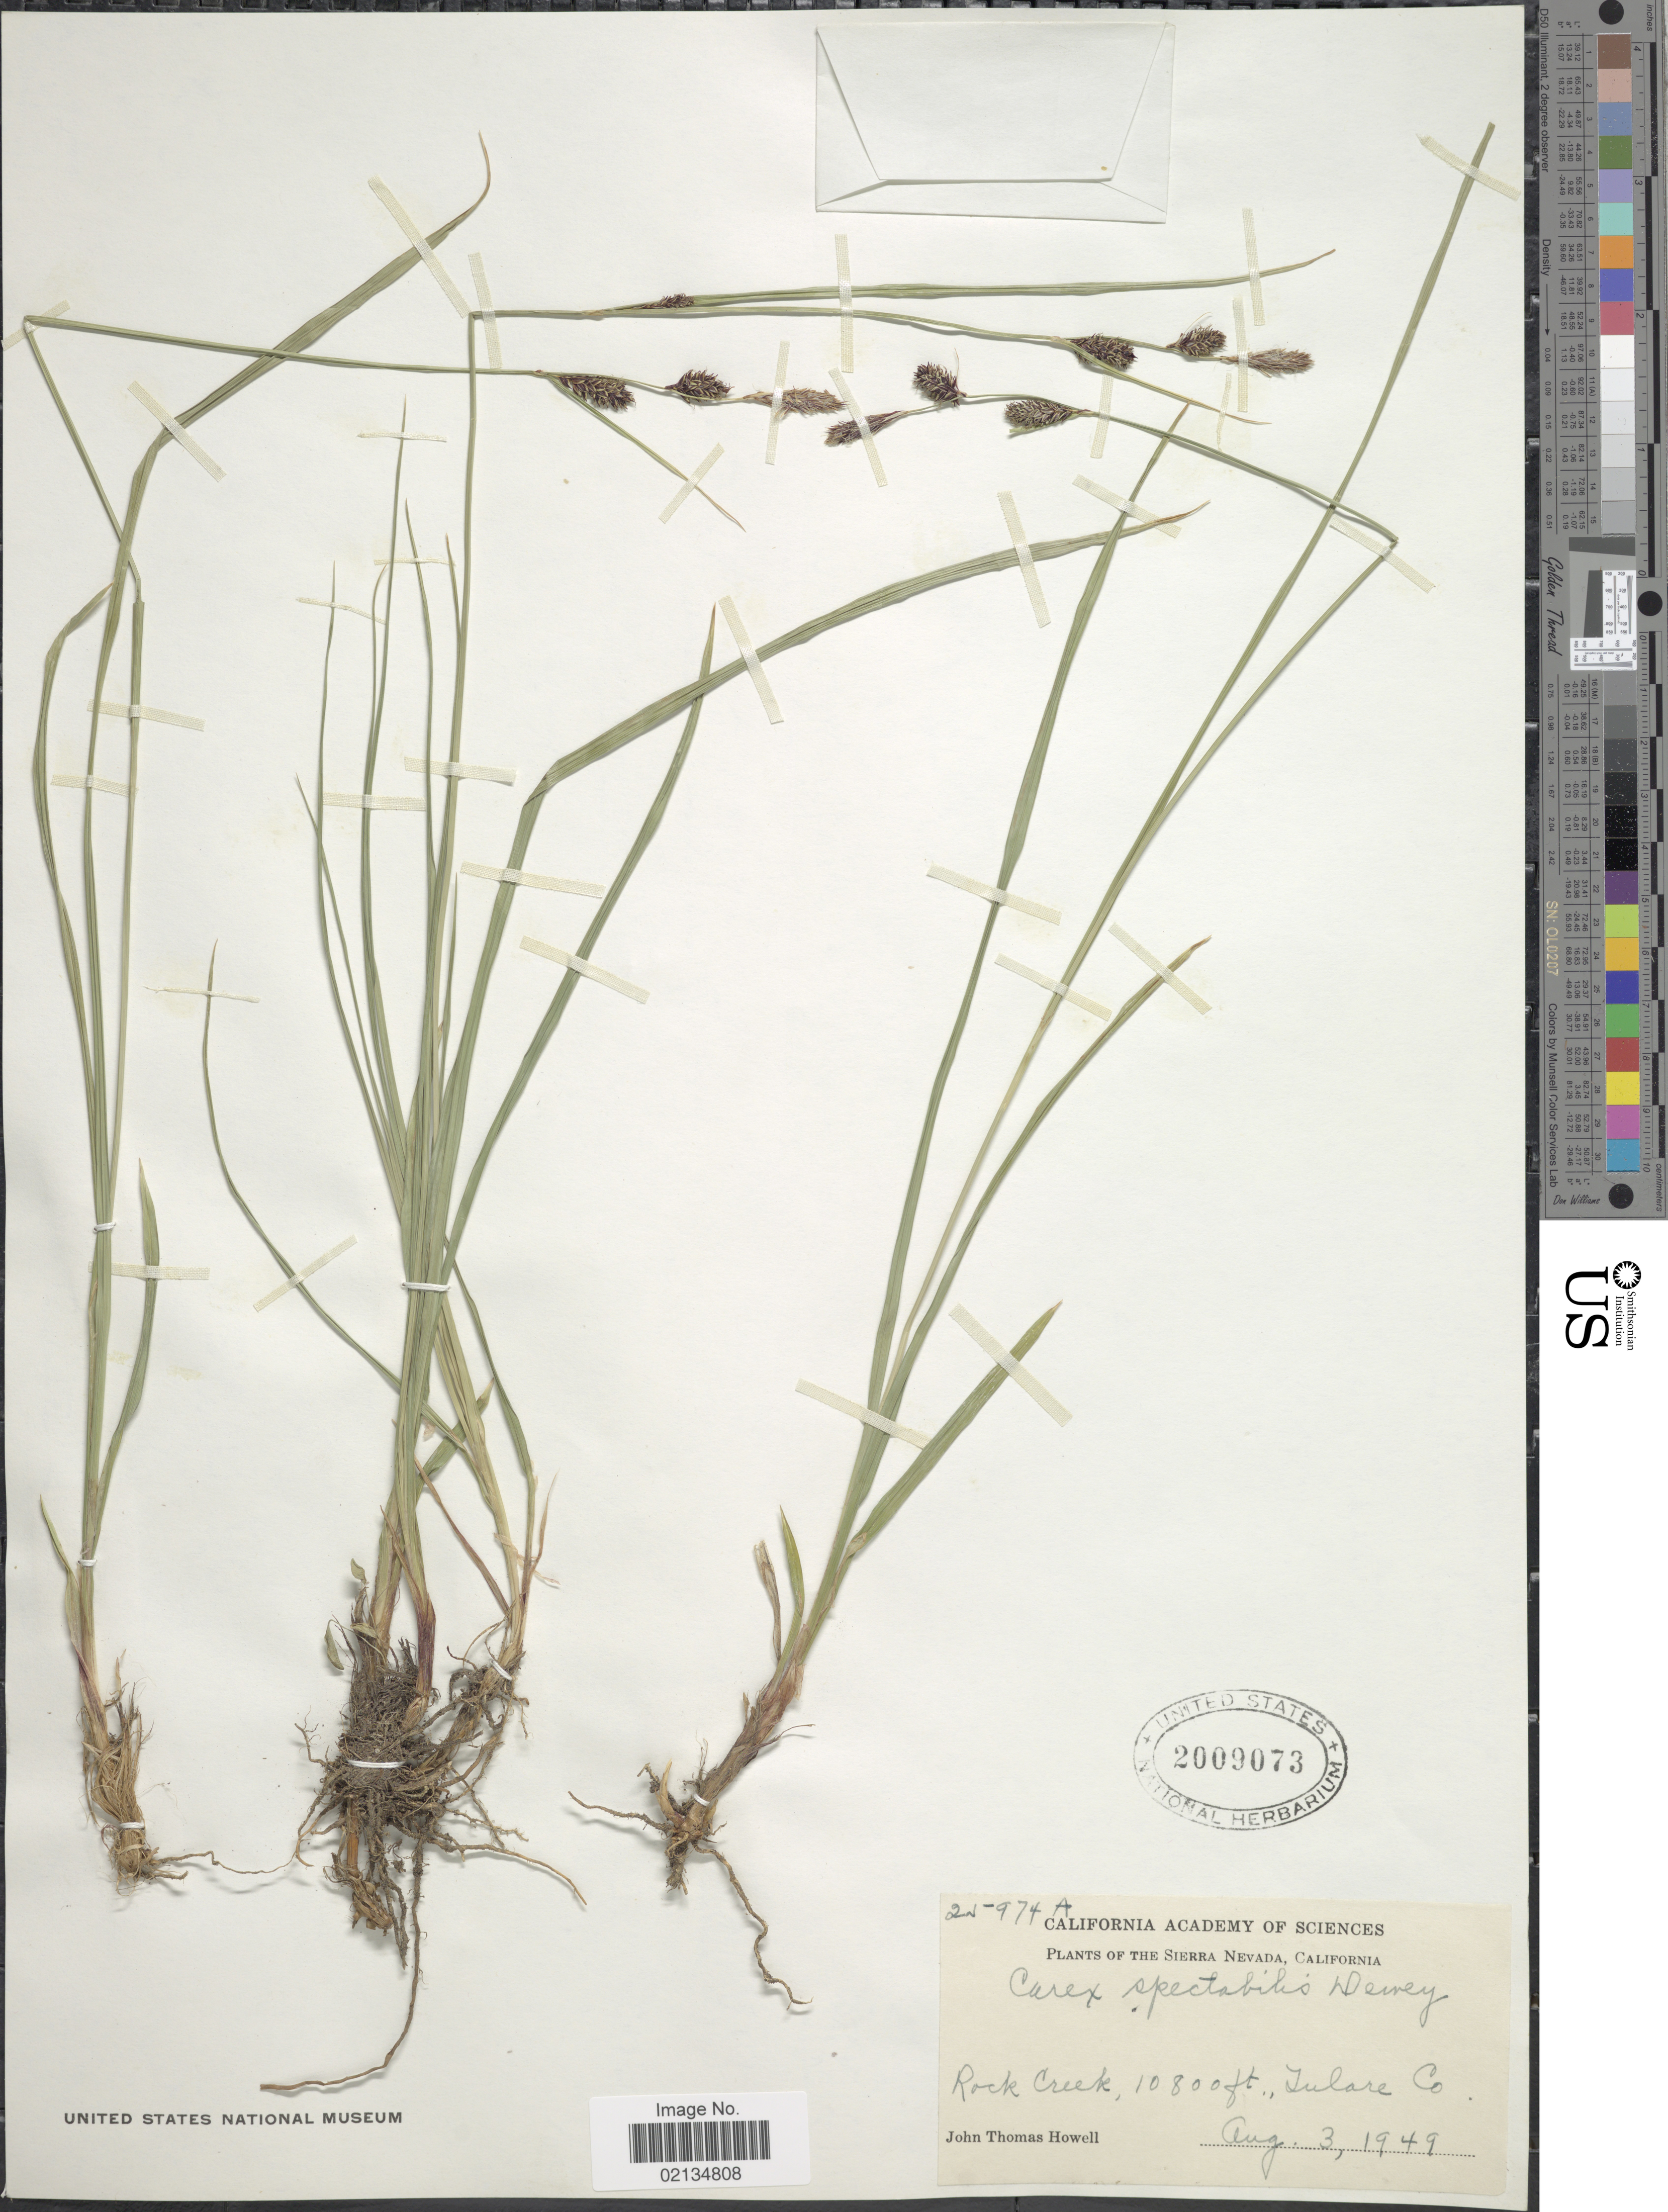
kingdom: Plantae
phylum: Tracheophyta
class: Liliopsida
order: Poales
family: Cyperaceae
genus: Carex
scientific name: Carex spectabilis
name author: Dewey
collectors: J. T. Howell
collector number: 25974A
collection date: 1949-08-03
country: United States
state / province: California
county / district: Tulare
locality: Sierra Nevada, Rock Creek, Tulare Co.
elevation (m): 3292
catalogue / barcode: US 2009073